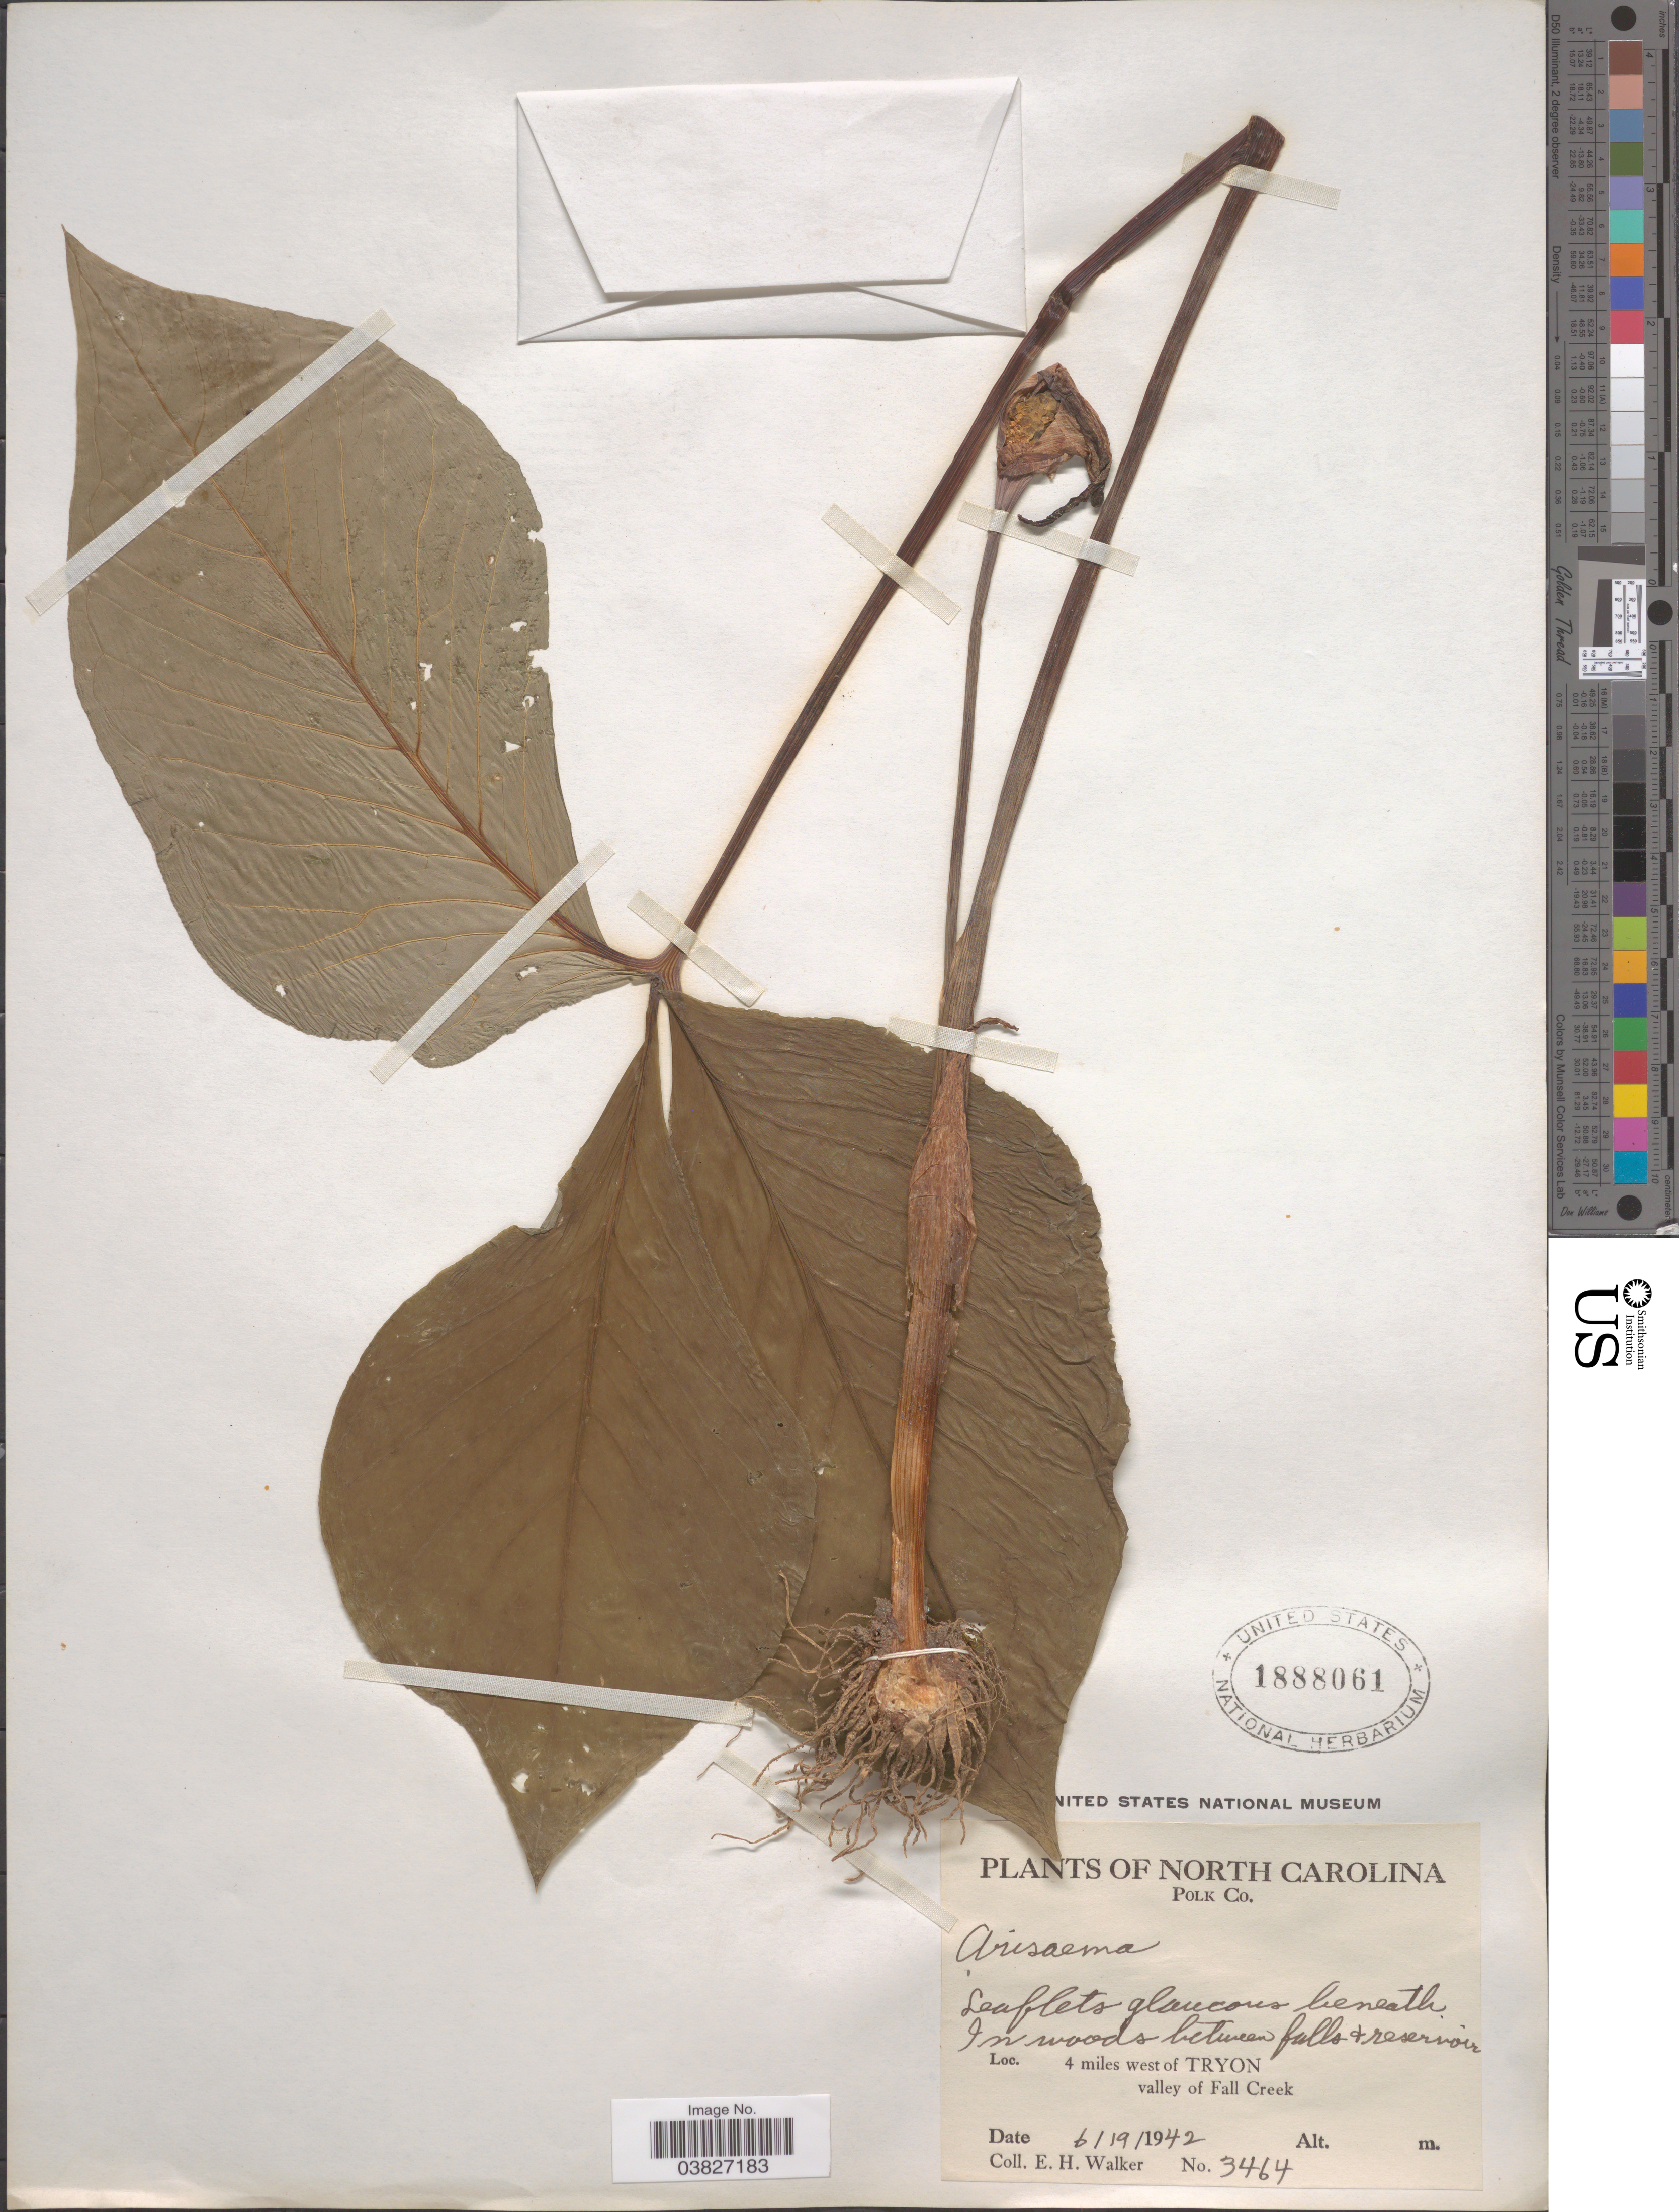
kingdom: Plantae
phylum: Tracheophyta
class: Liliopsida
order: Alismatales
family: Araceae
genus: Arisaema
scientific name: Arisaema sp.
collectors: E. H. Walker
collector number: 3464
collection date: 1942-06-19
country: United States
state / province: North Carolina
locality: Polk Co. 4 miles west of Tryon. Valley of Fall Creek.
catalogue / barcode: US 1888061